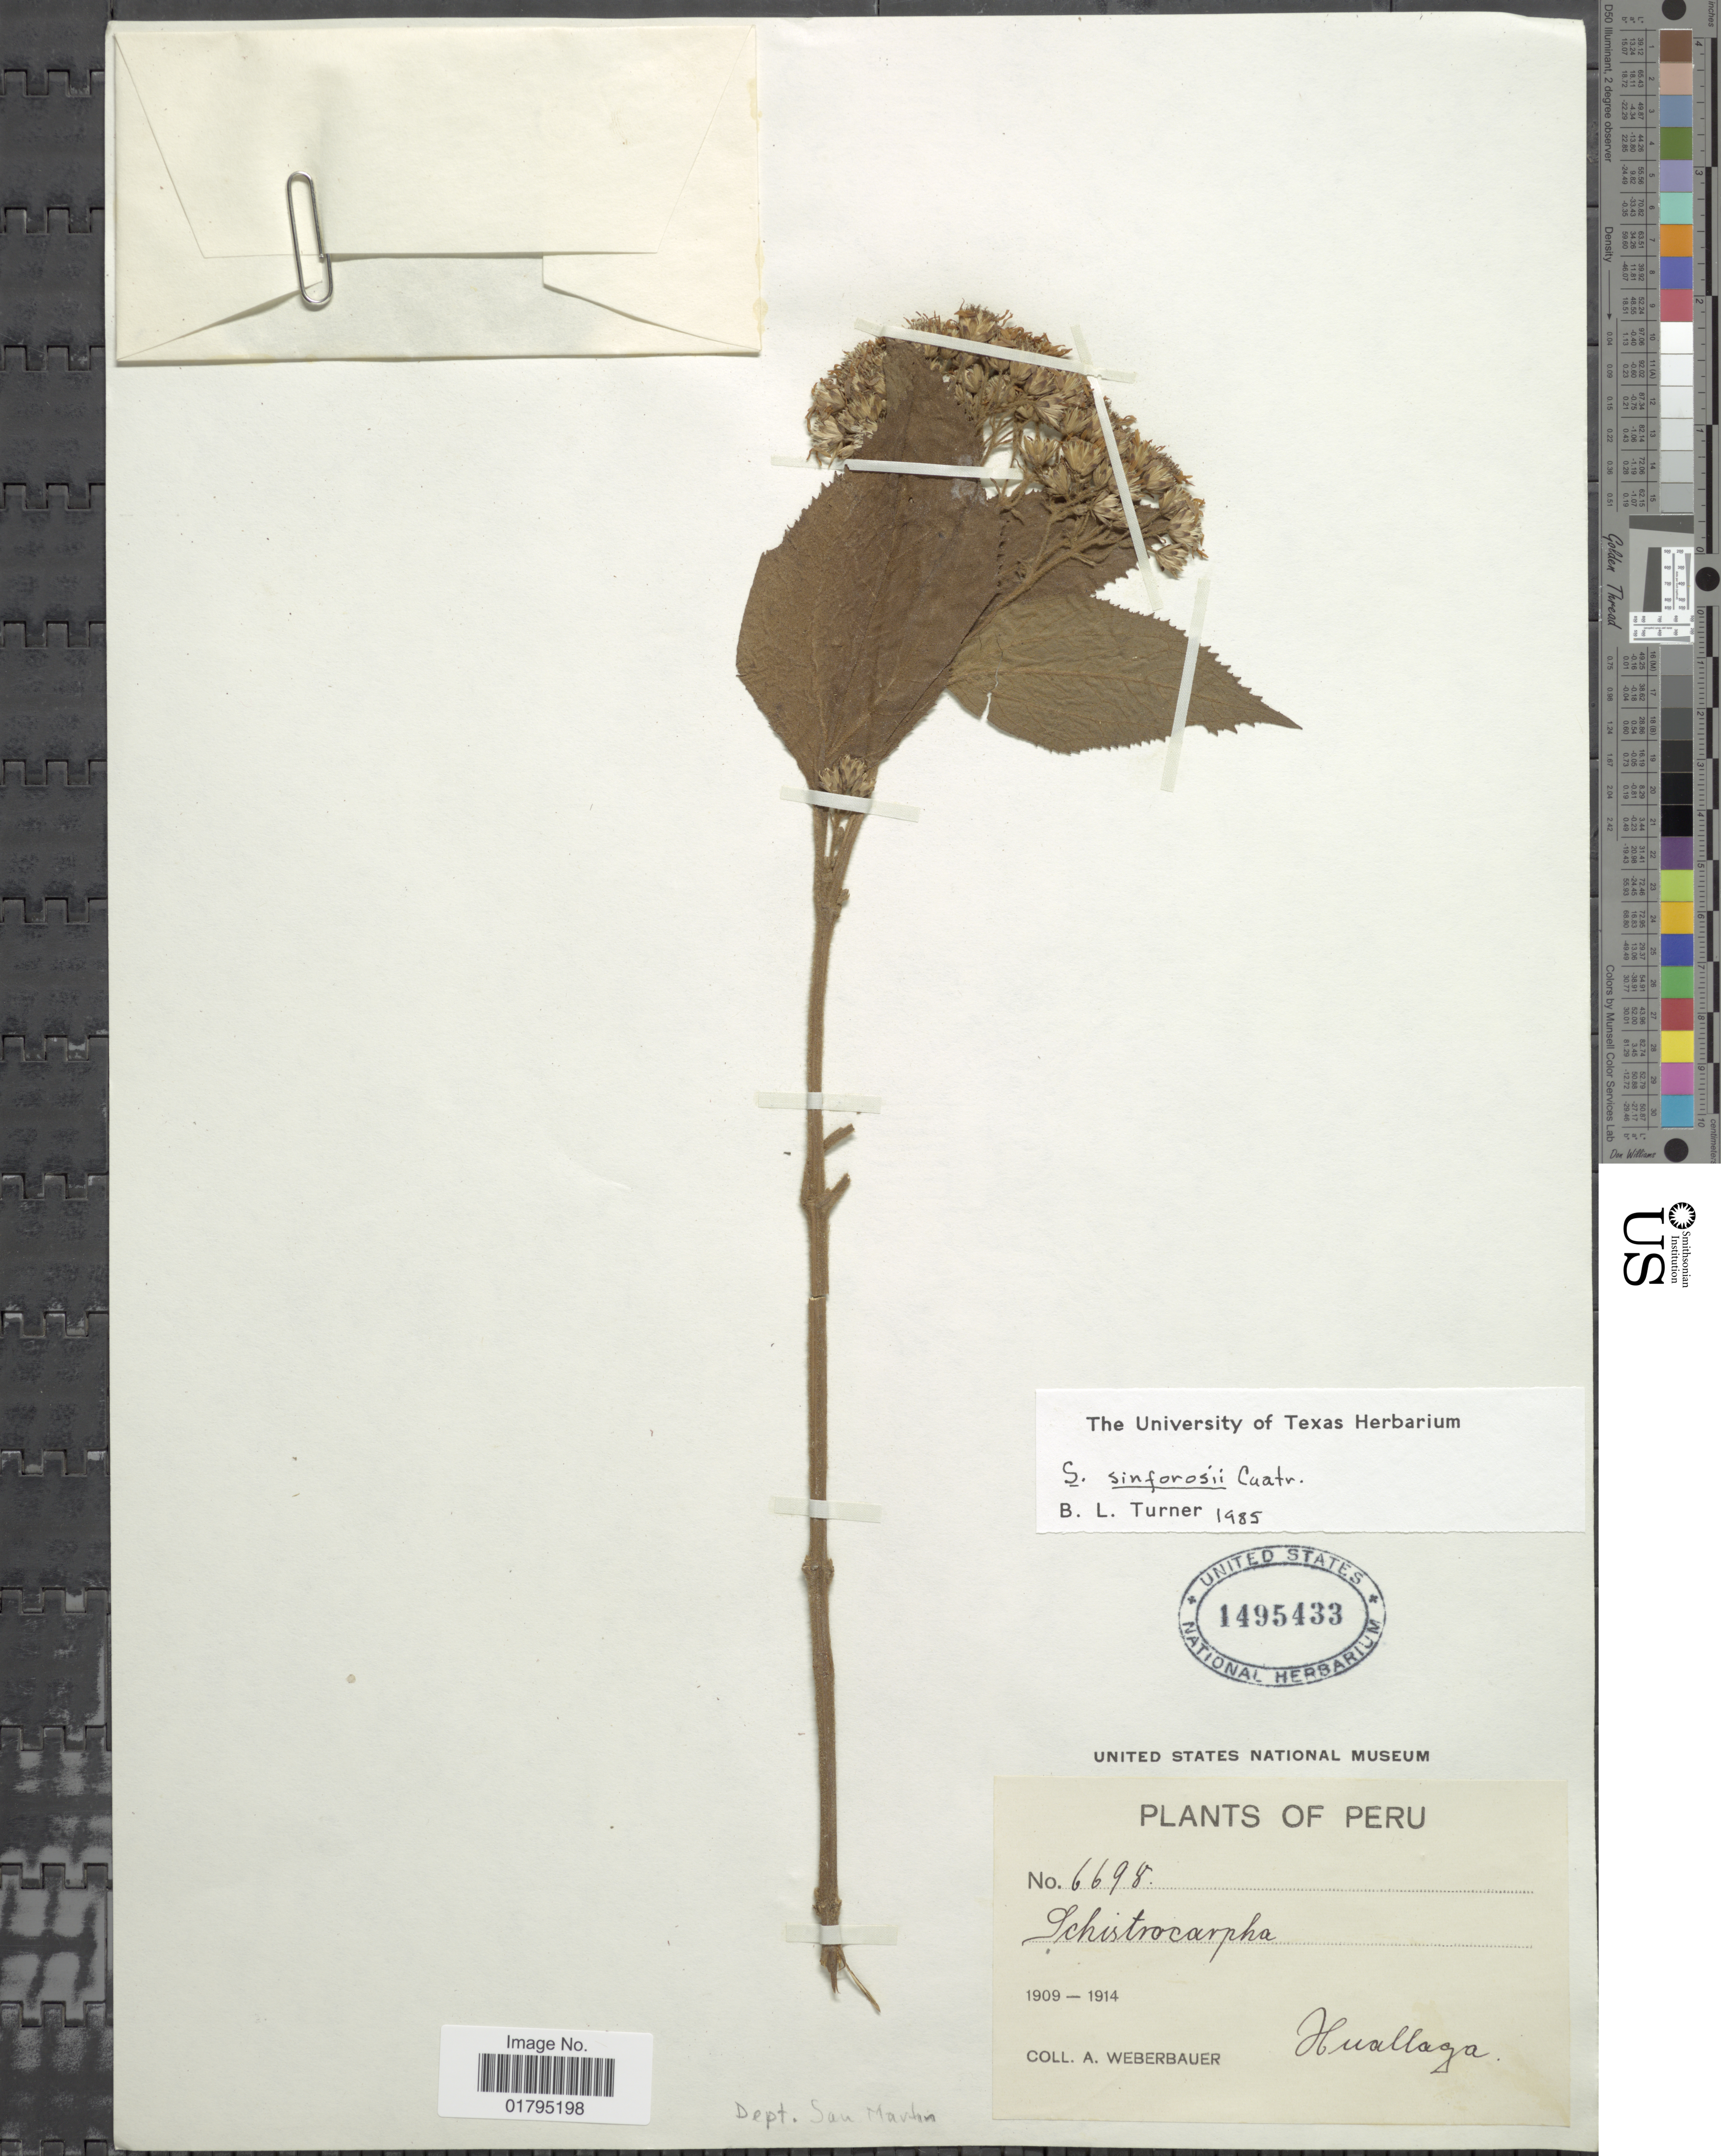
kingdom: Plantae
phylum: Tracheophyta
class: Magnoliopsida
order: Asterales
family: Asteraceae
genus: Schistocarpha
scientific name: Schistocarpha sinforosii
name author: Cuatrec.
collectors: A. Weberbauer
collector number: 6698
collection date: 1909/1914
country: Peru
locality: Peru, Huallaga.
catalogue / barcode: US 1495433